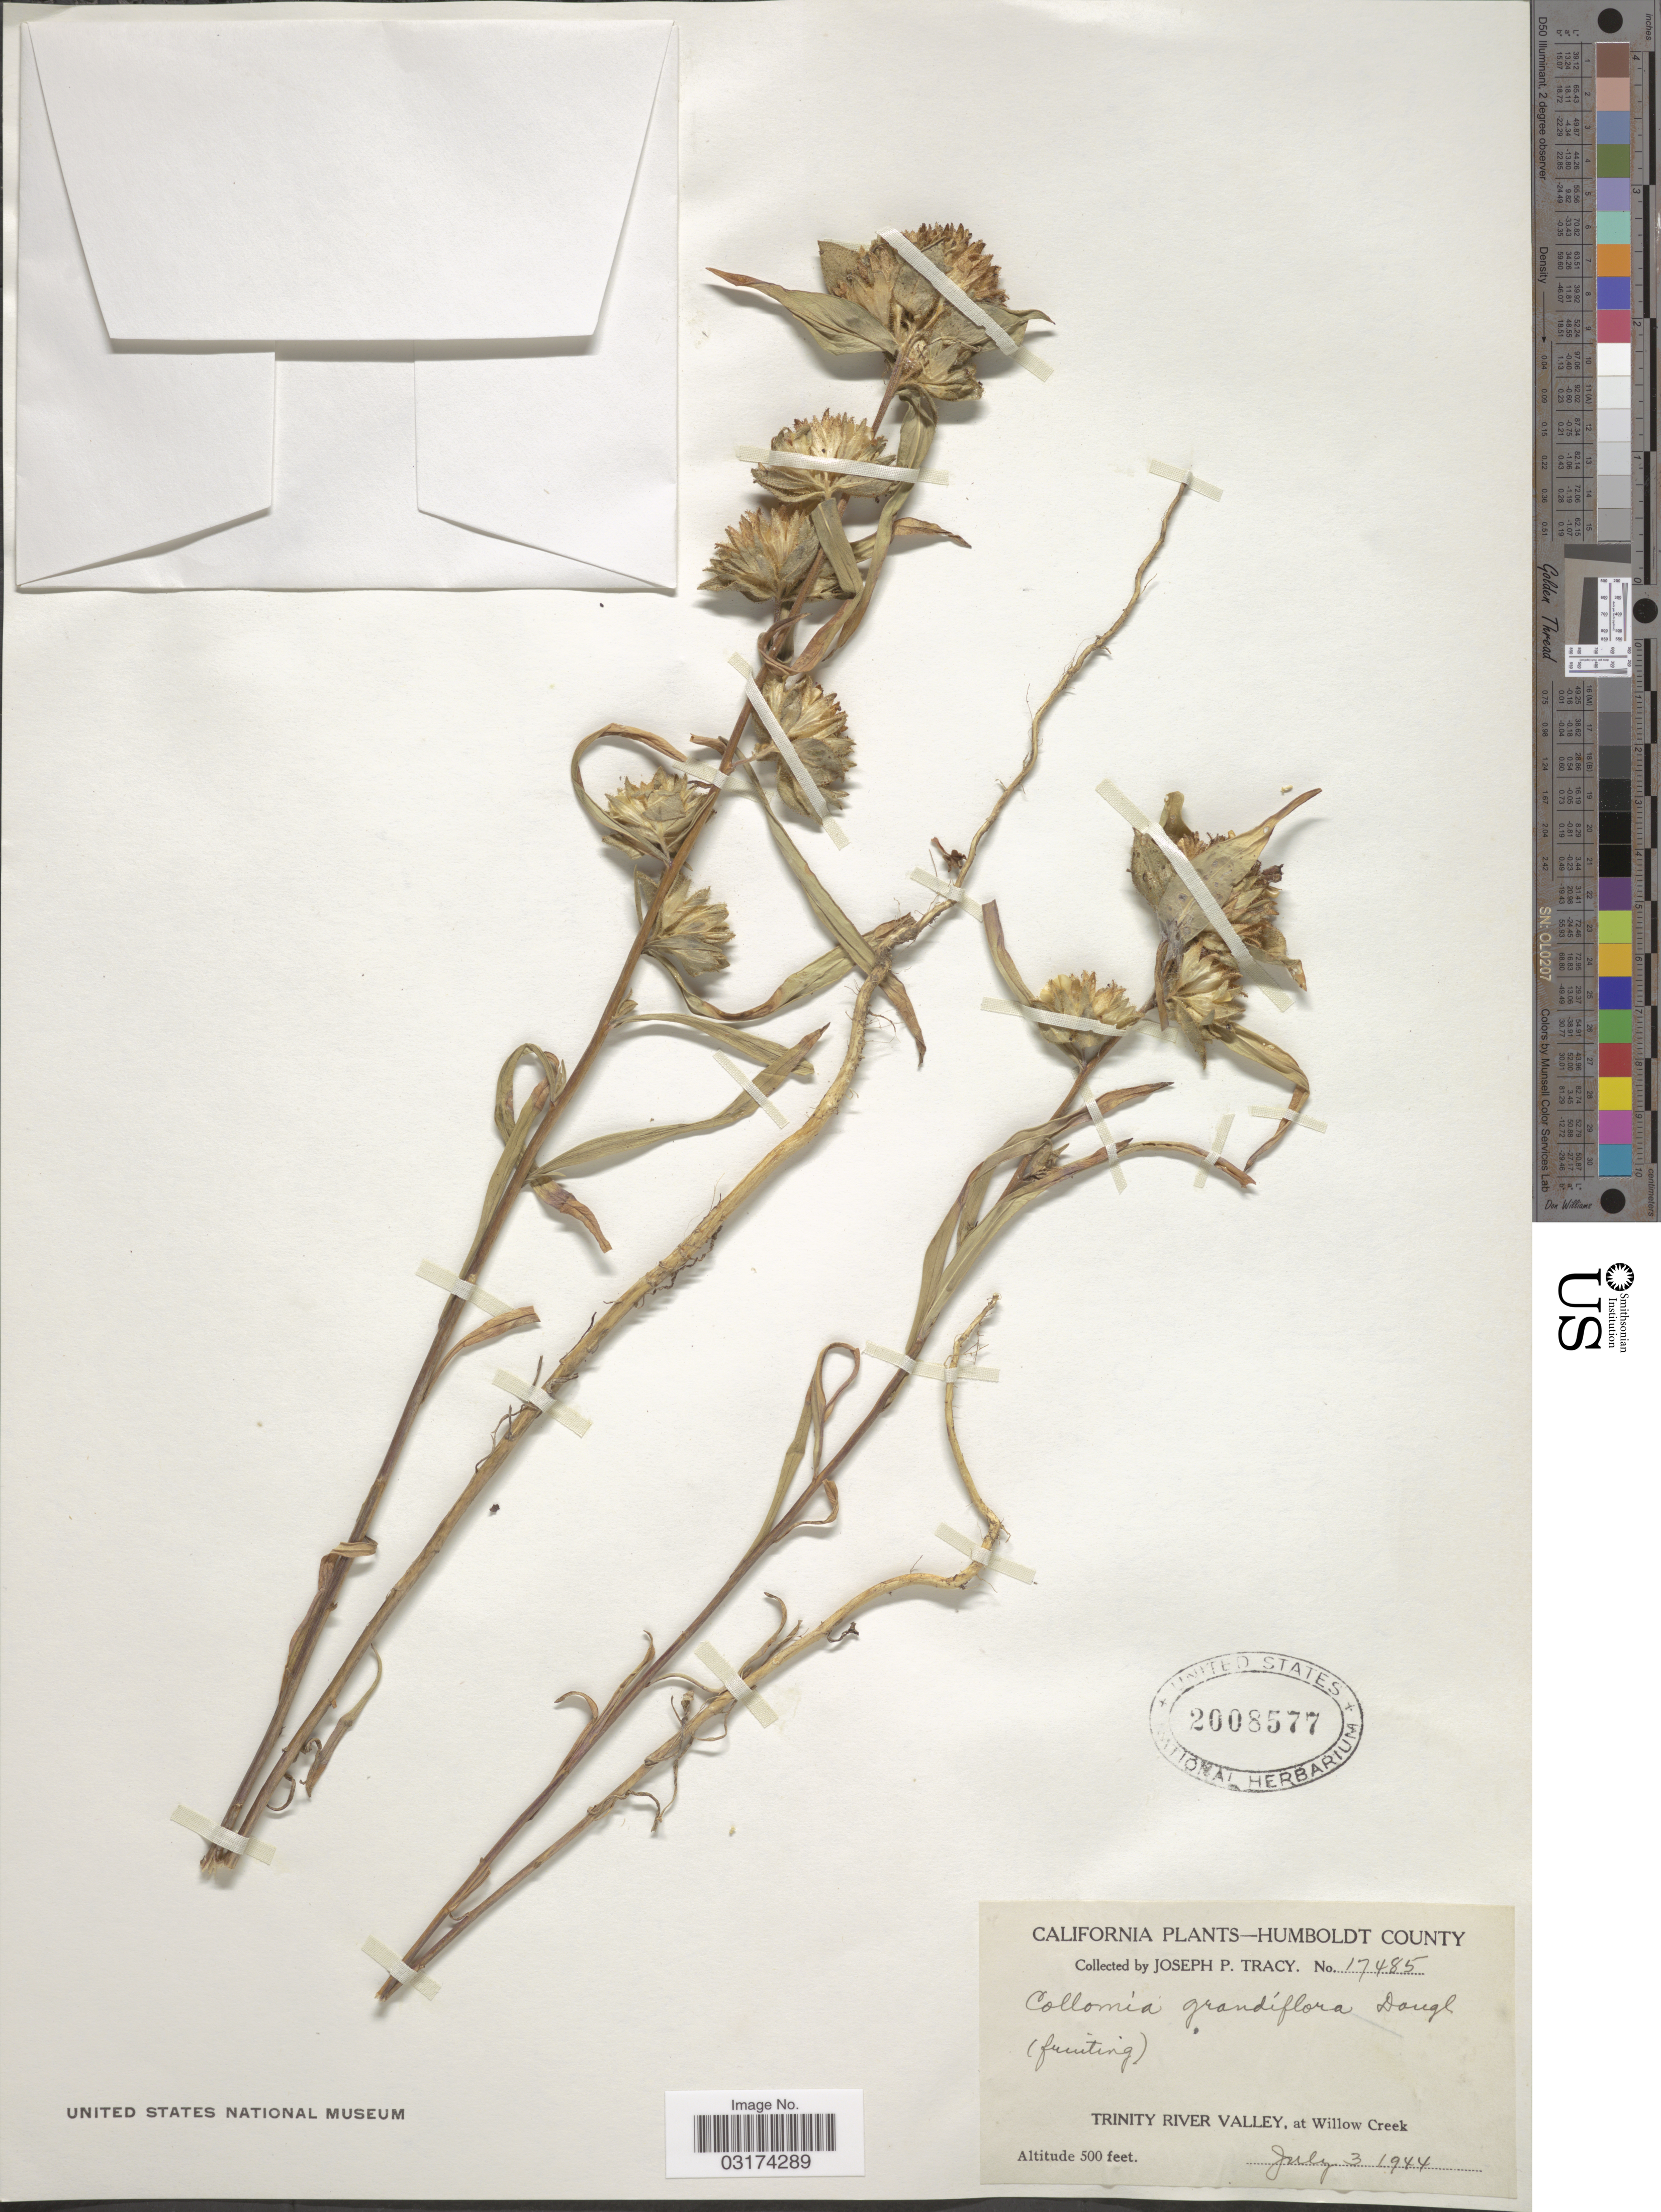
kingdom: Plantae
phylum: Tracheophyta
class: Magnoliopsida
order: Ericales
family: Polemoniaceae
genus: Collomia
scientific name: Collomia grandiflora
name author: Douglas ex Lindl.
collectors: J. Tracy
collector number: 17485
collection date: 1944-07-03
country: United States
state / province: California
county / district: Humboldt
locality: Humboldt County. Trinity River Valley, at Willow creek.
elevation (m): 152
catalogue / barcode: US 2008577